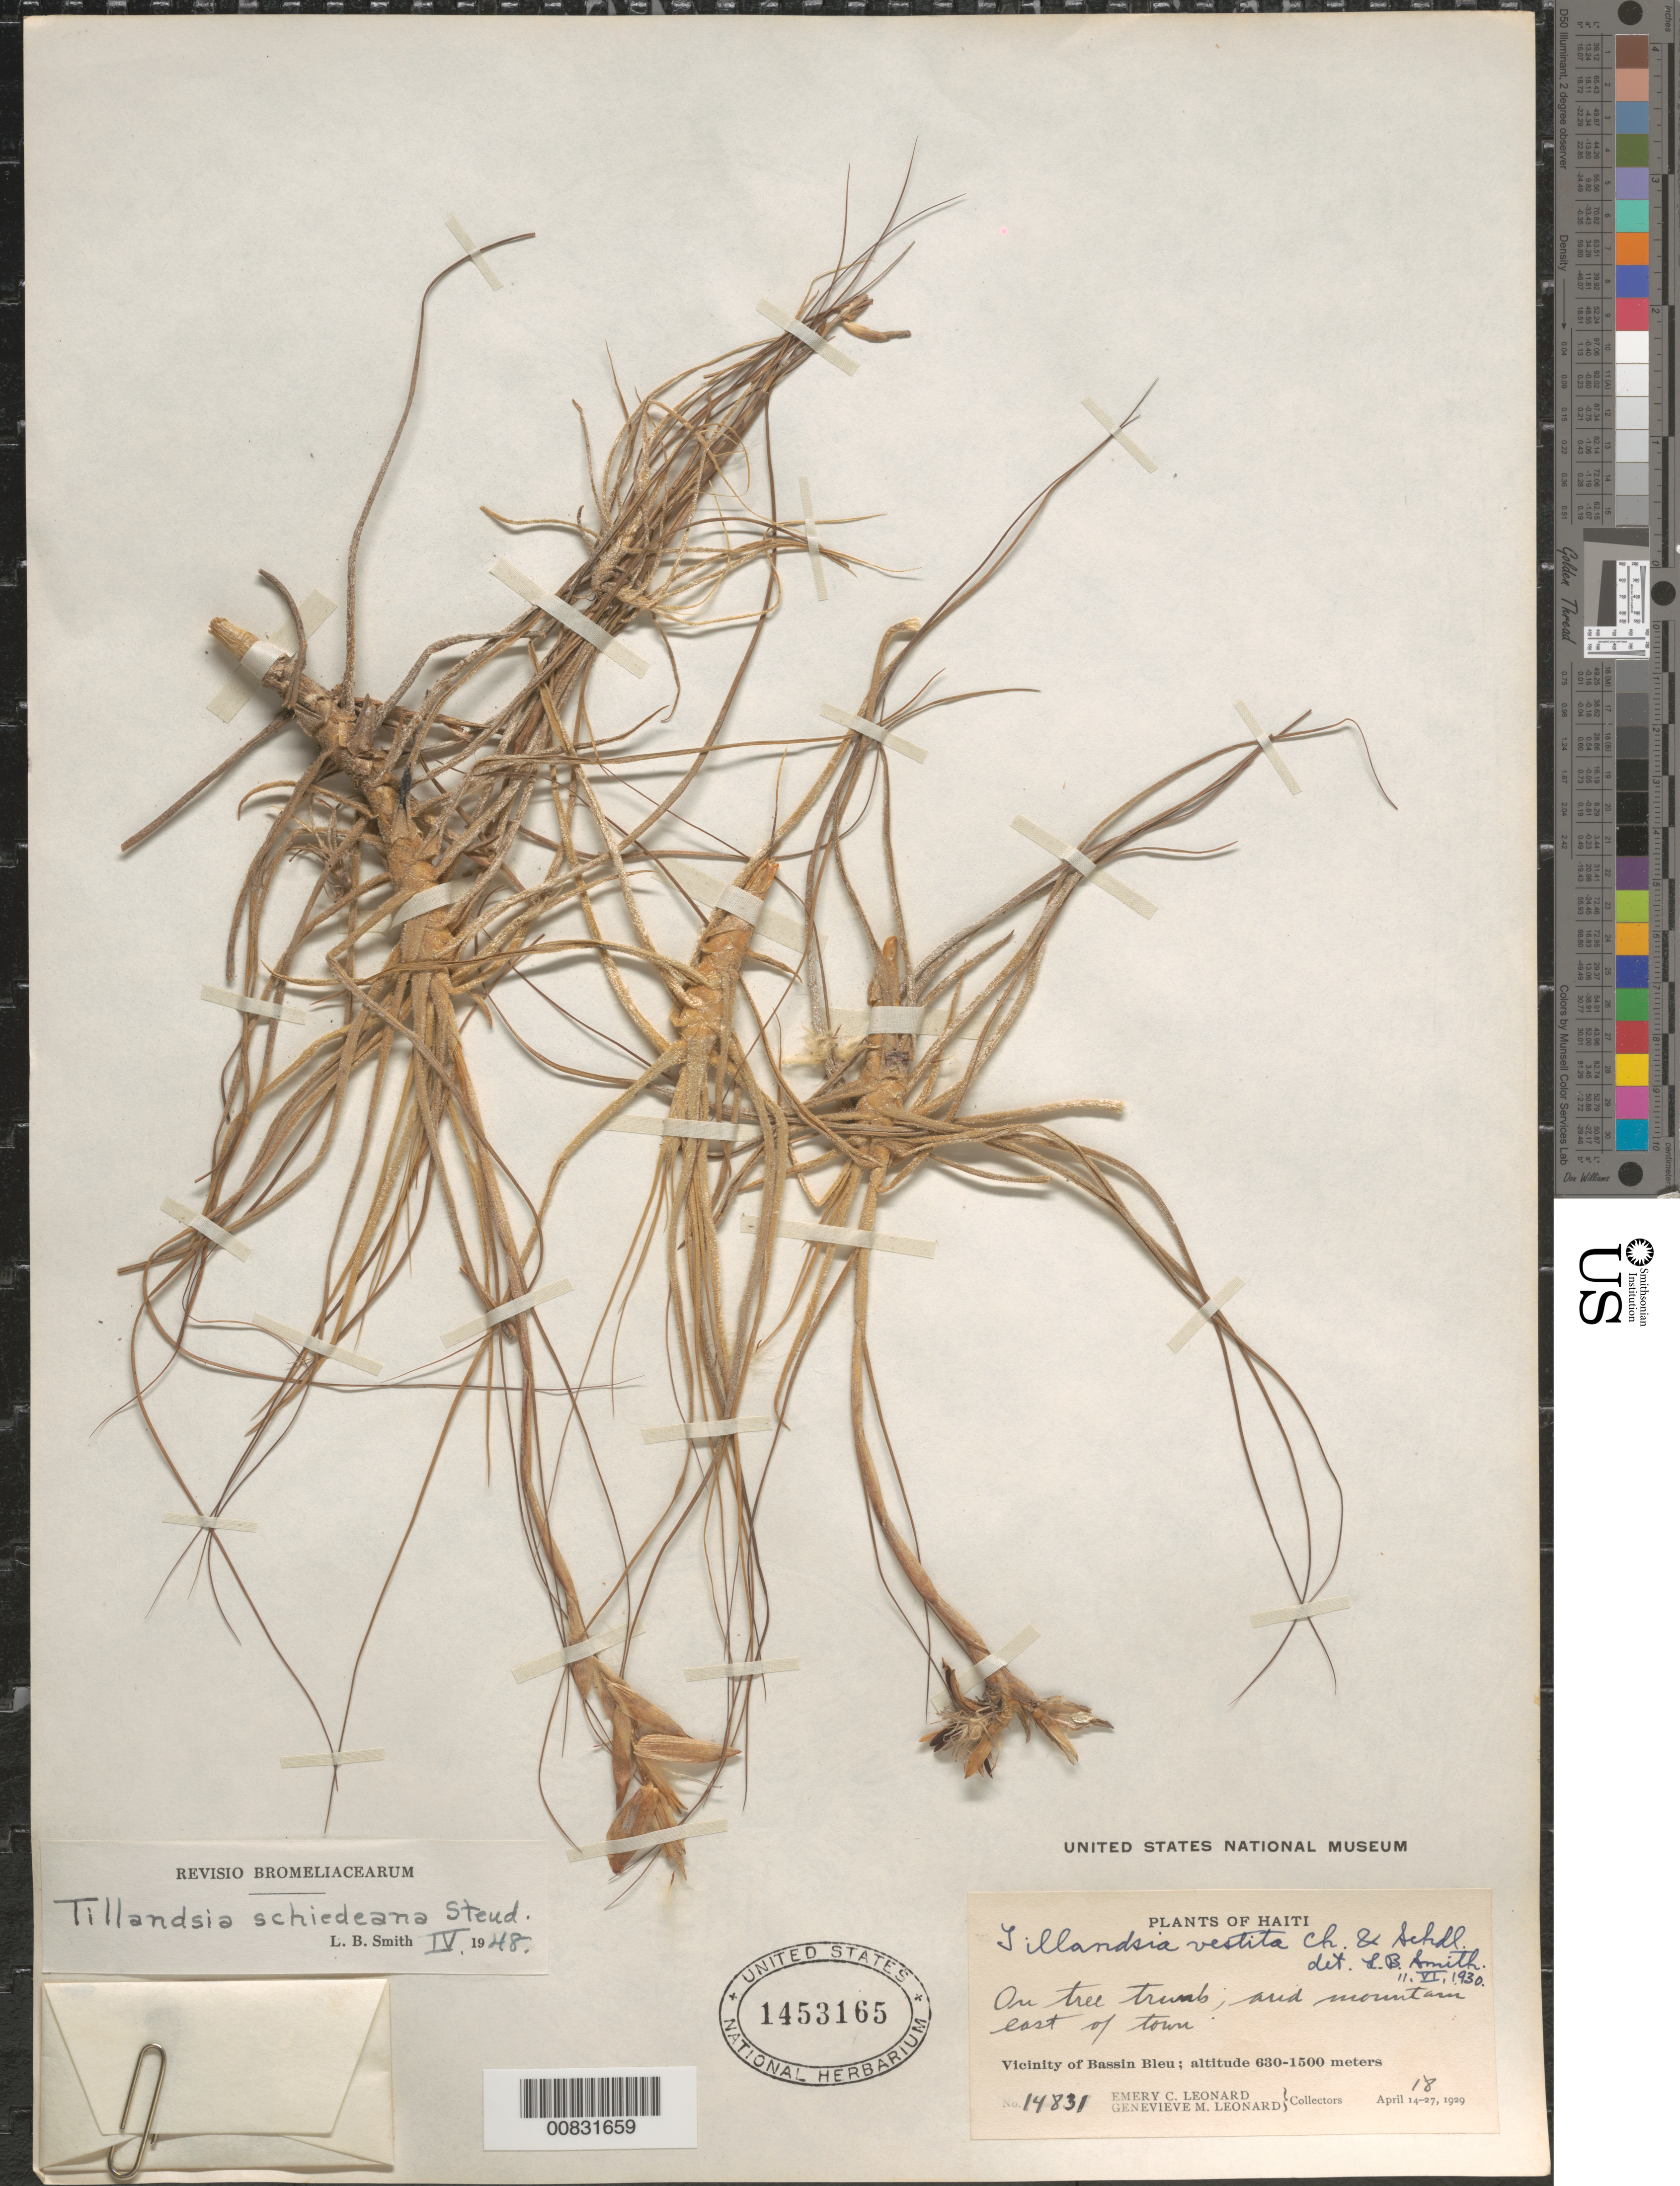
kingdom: Plantae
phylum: Tracheophyta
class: Liliopsida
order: Poales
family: Bromeliaceae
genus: Tillandsia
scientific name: Tillandsia schiedeana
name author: Steud.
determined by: Smith, Lyman B., (US), NMNH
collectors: E. C. Leonard & G. M. Leonard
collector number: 14831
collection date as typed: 18 Apr 1929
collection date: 1929-04-18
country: Haiti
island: Hispaniola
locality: Vicinity of Bassin Bleu. Arid mountain east of town.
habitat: On tree trunk, arid mountain.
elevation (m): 630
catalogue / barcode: US 1453165